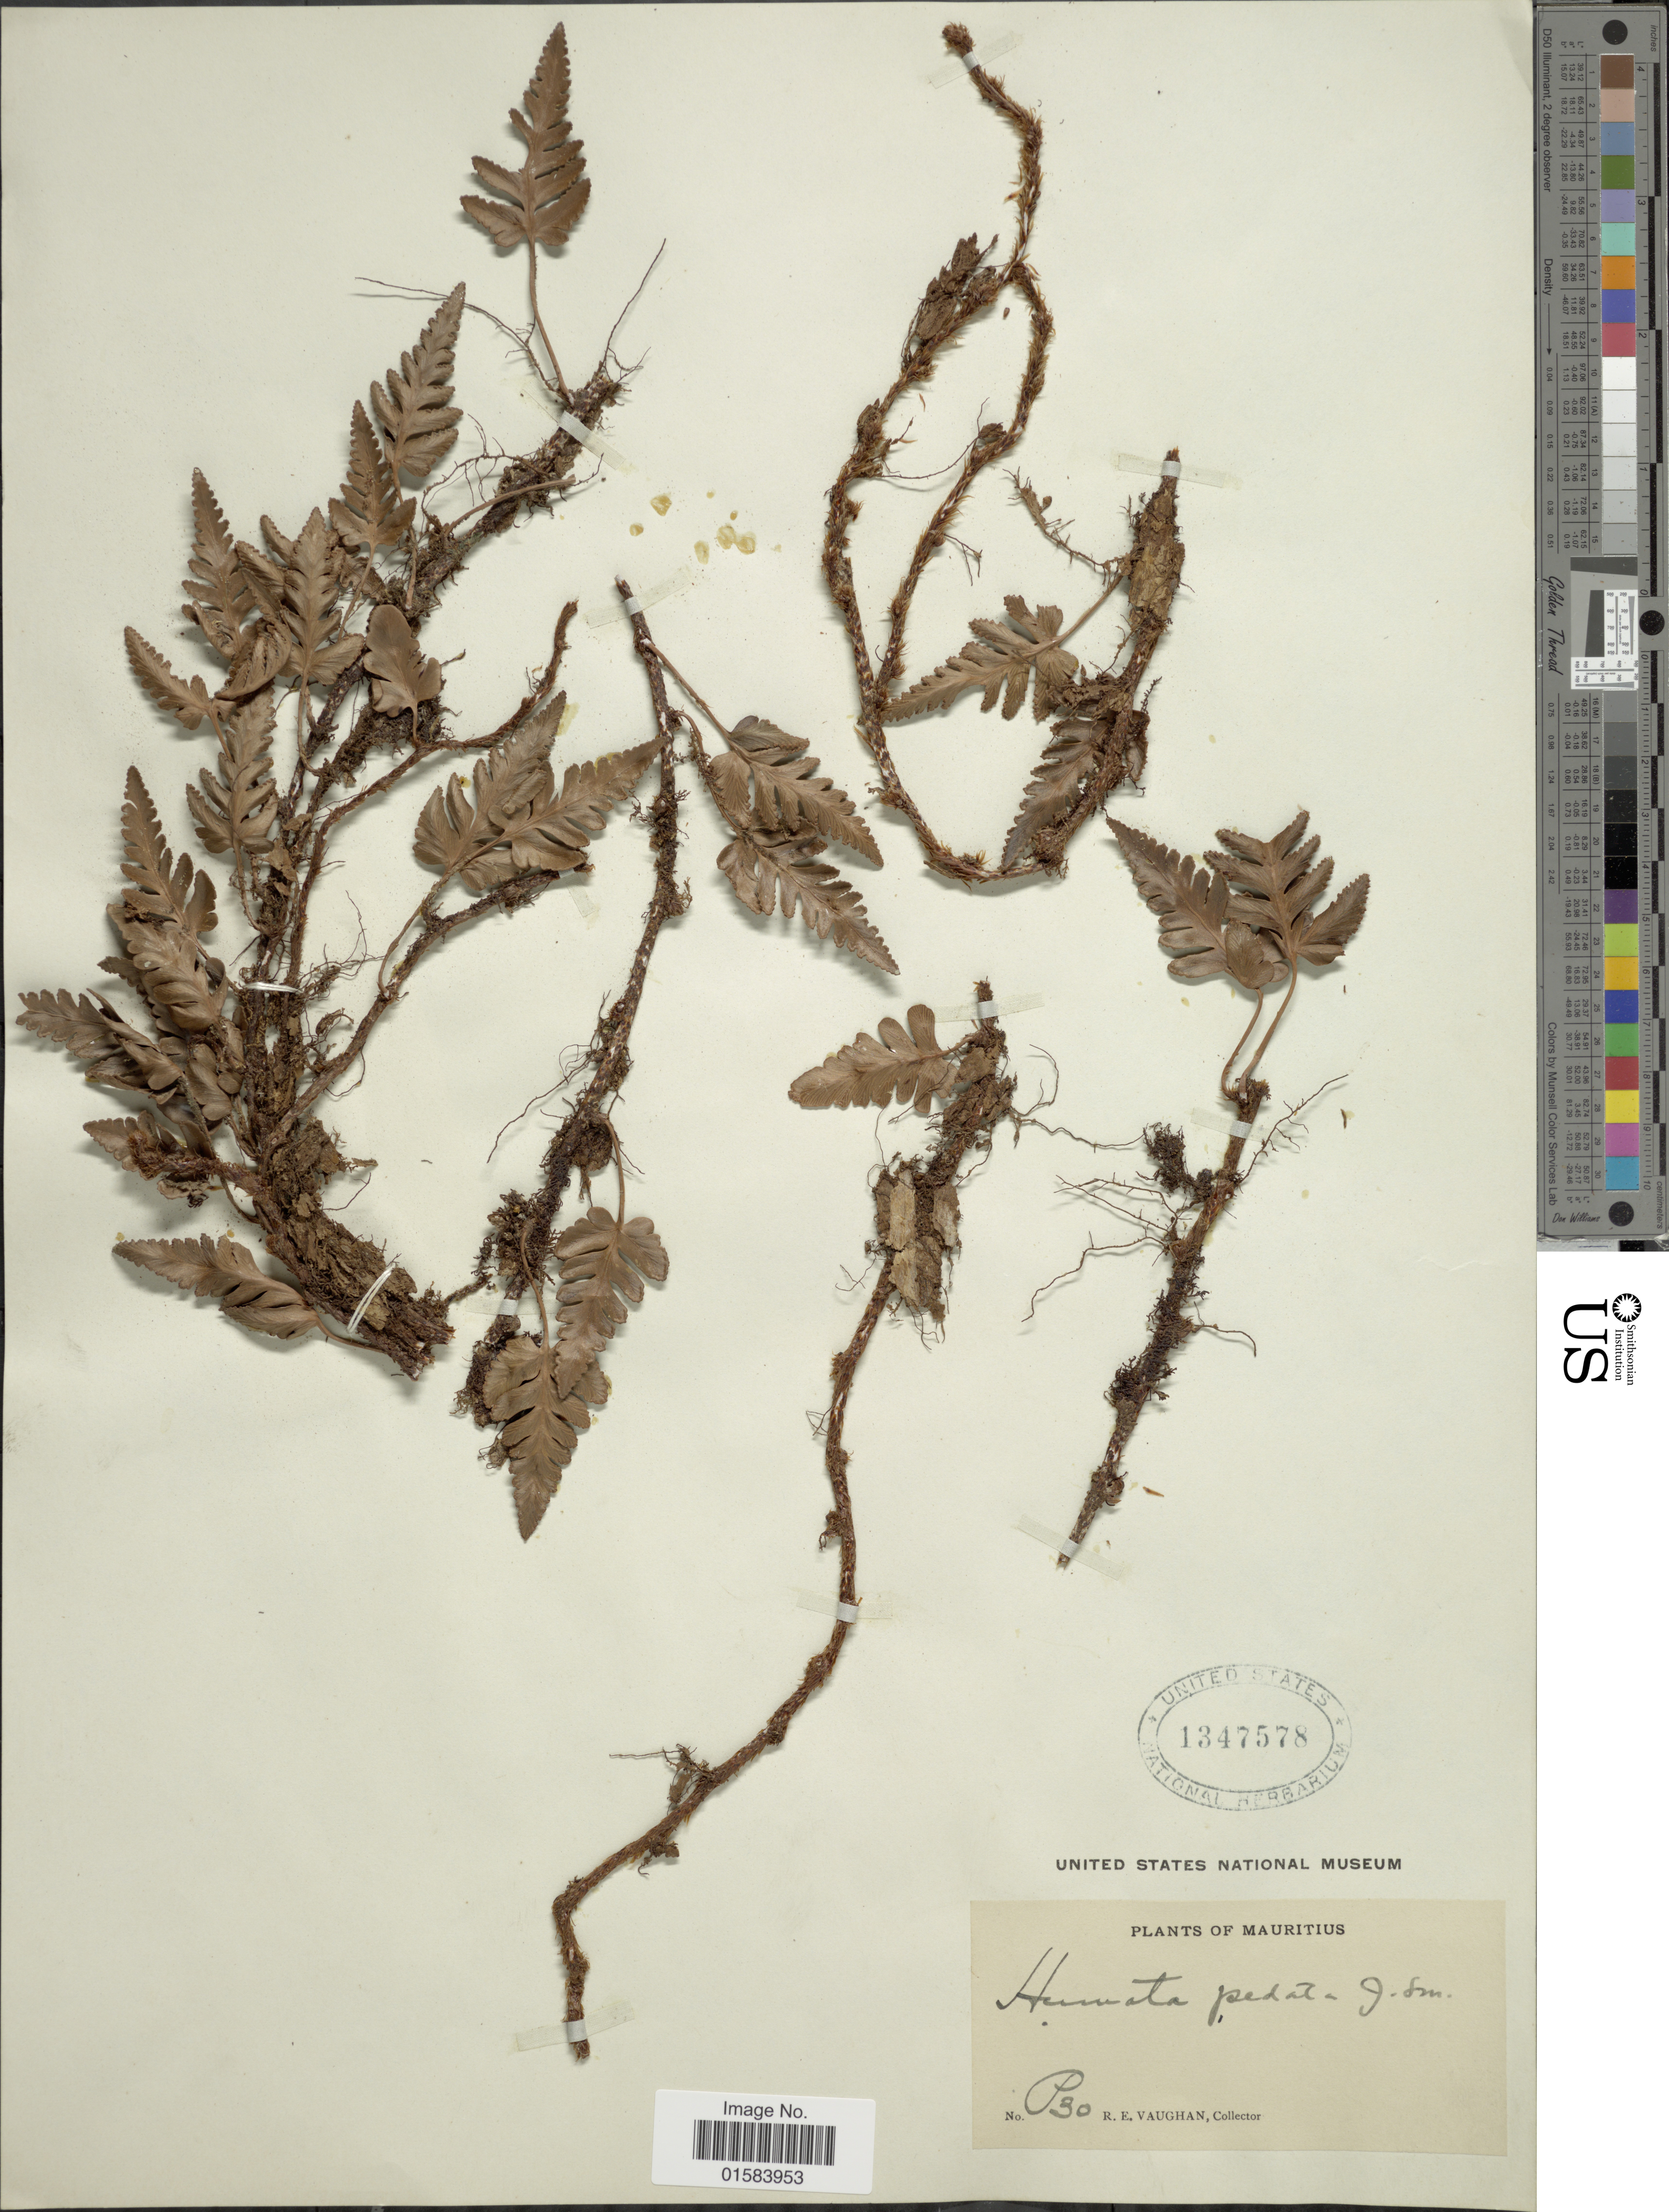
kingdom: Plantae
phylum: Tracheophyta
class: Polypodiopsida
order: Polypodiales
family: Davalliaceae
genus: Davallia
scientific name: Davallia repens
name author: (L. f.) Kuhn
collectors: R. Vaughan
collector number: P30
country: Mauritius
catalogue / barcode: US 1347578